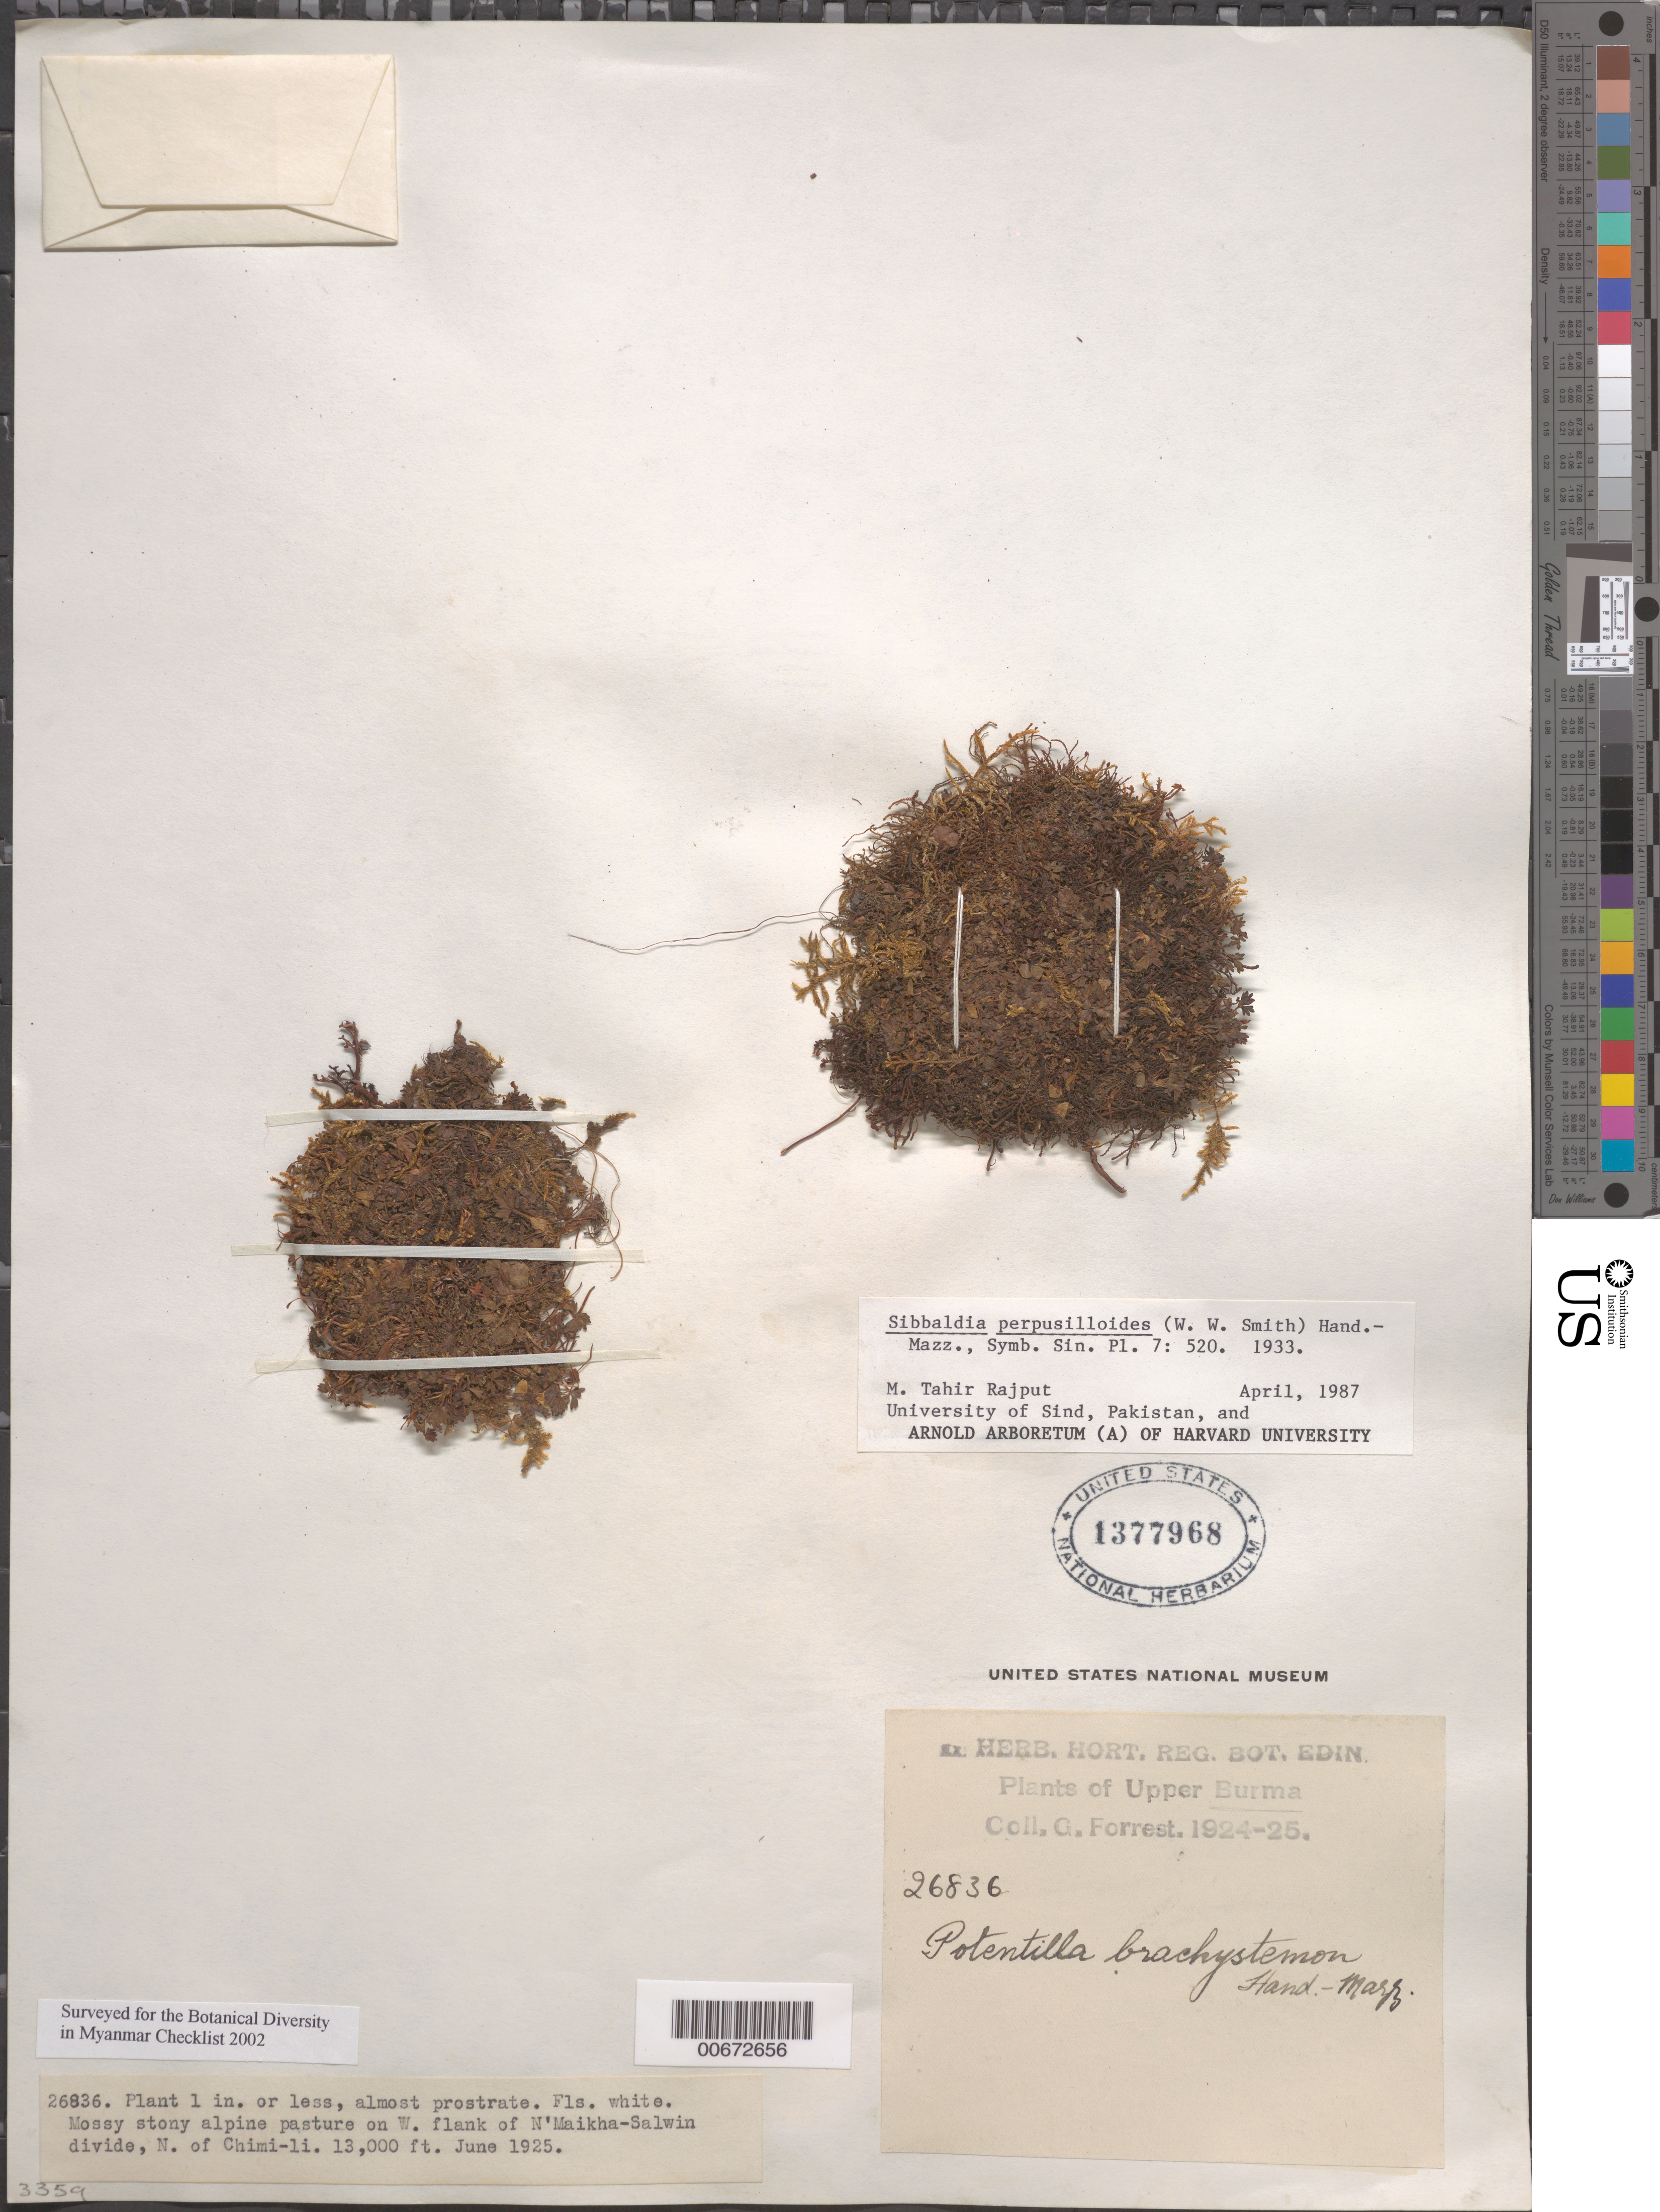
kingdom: Plantae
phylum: Tracheophyta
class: Magnoliopsida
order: Rosales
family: Rosaceae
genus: Chamaecallis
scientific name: Chamaecallis perpusilloides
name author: (W.W. Sm.) Smedmark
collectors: G. Forrest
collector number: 26836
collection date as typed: Jun 1925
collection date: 1925-06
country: Myanmar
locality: Upper Burma, W flank N'Maikha-Salwin Divide, N of Chimi-li.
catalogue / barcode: US 1377968